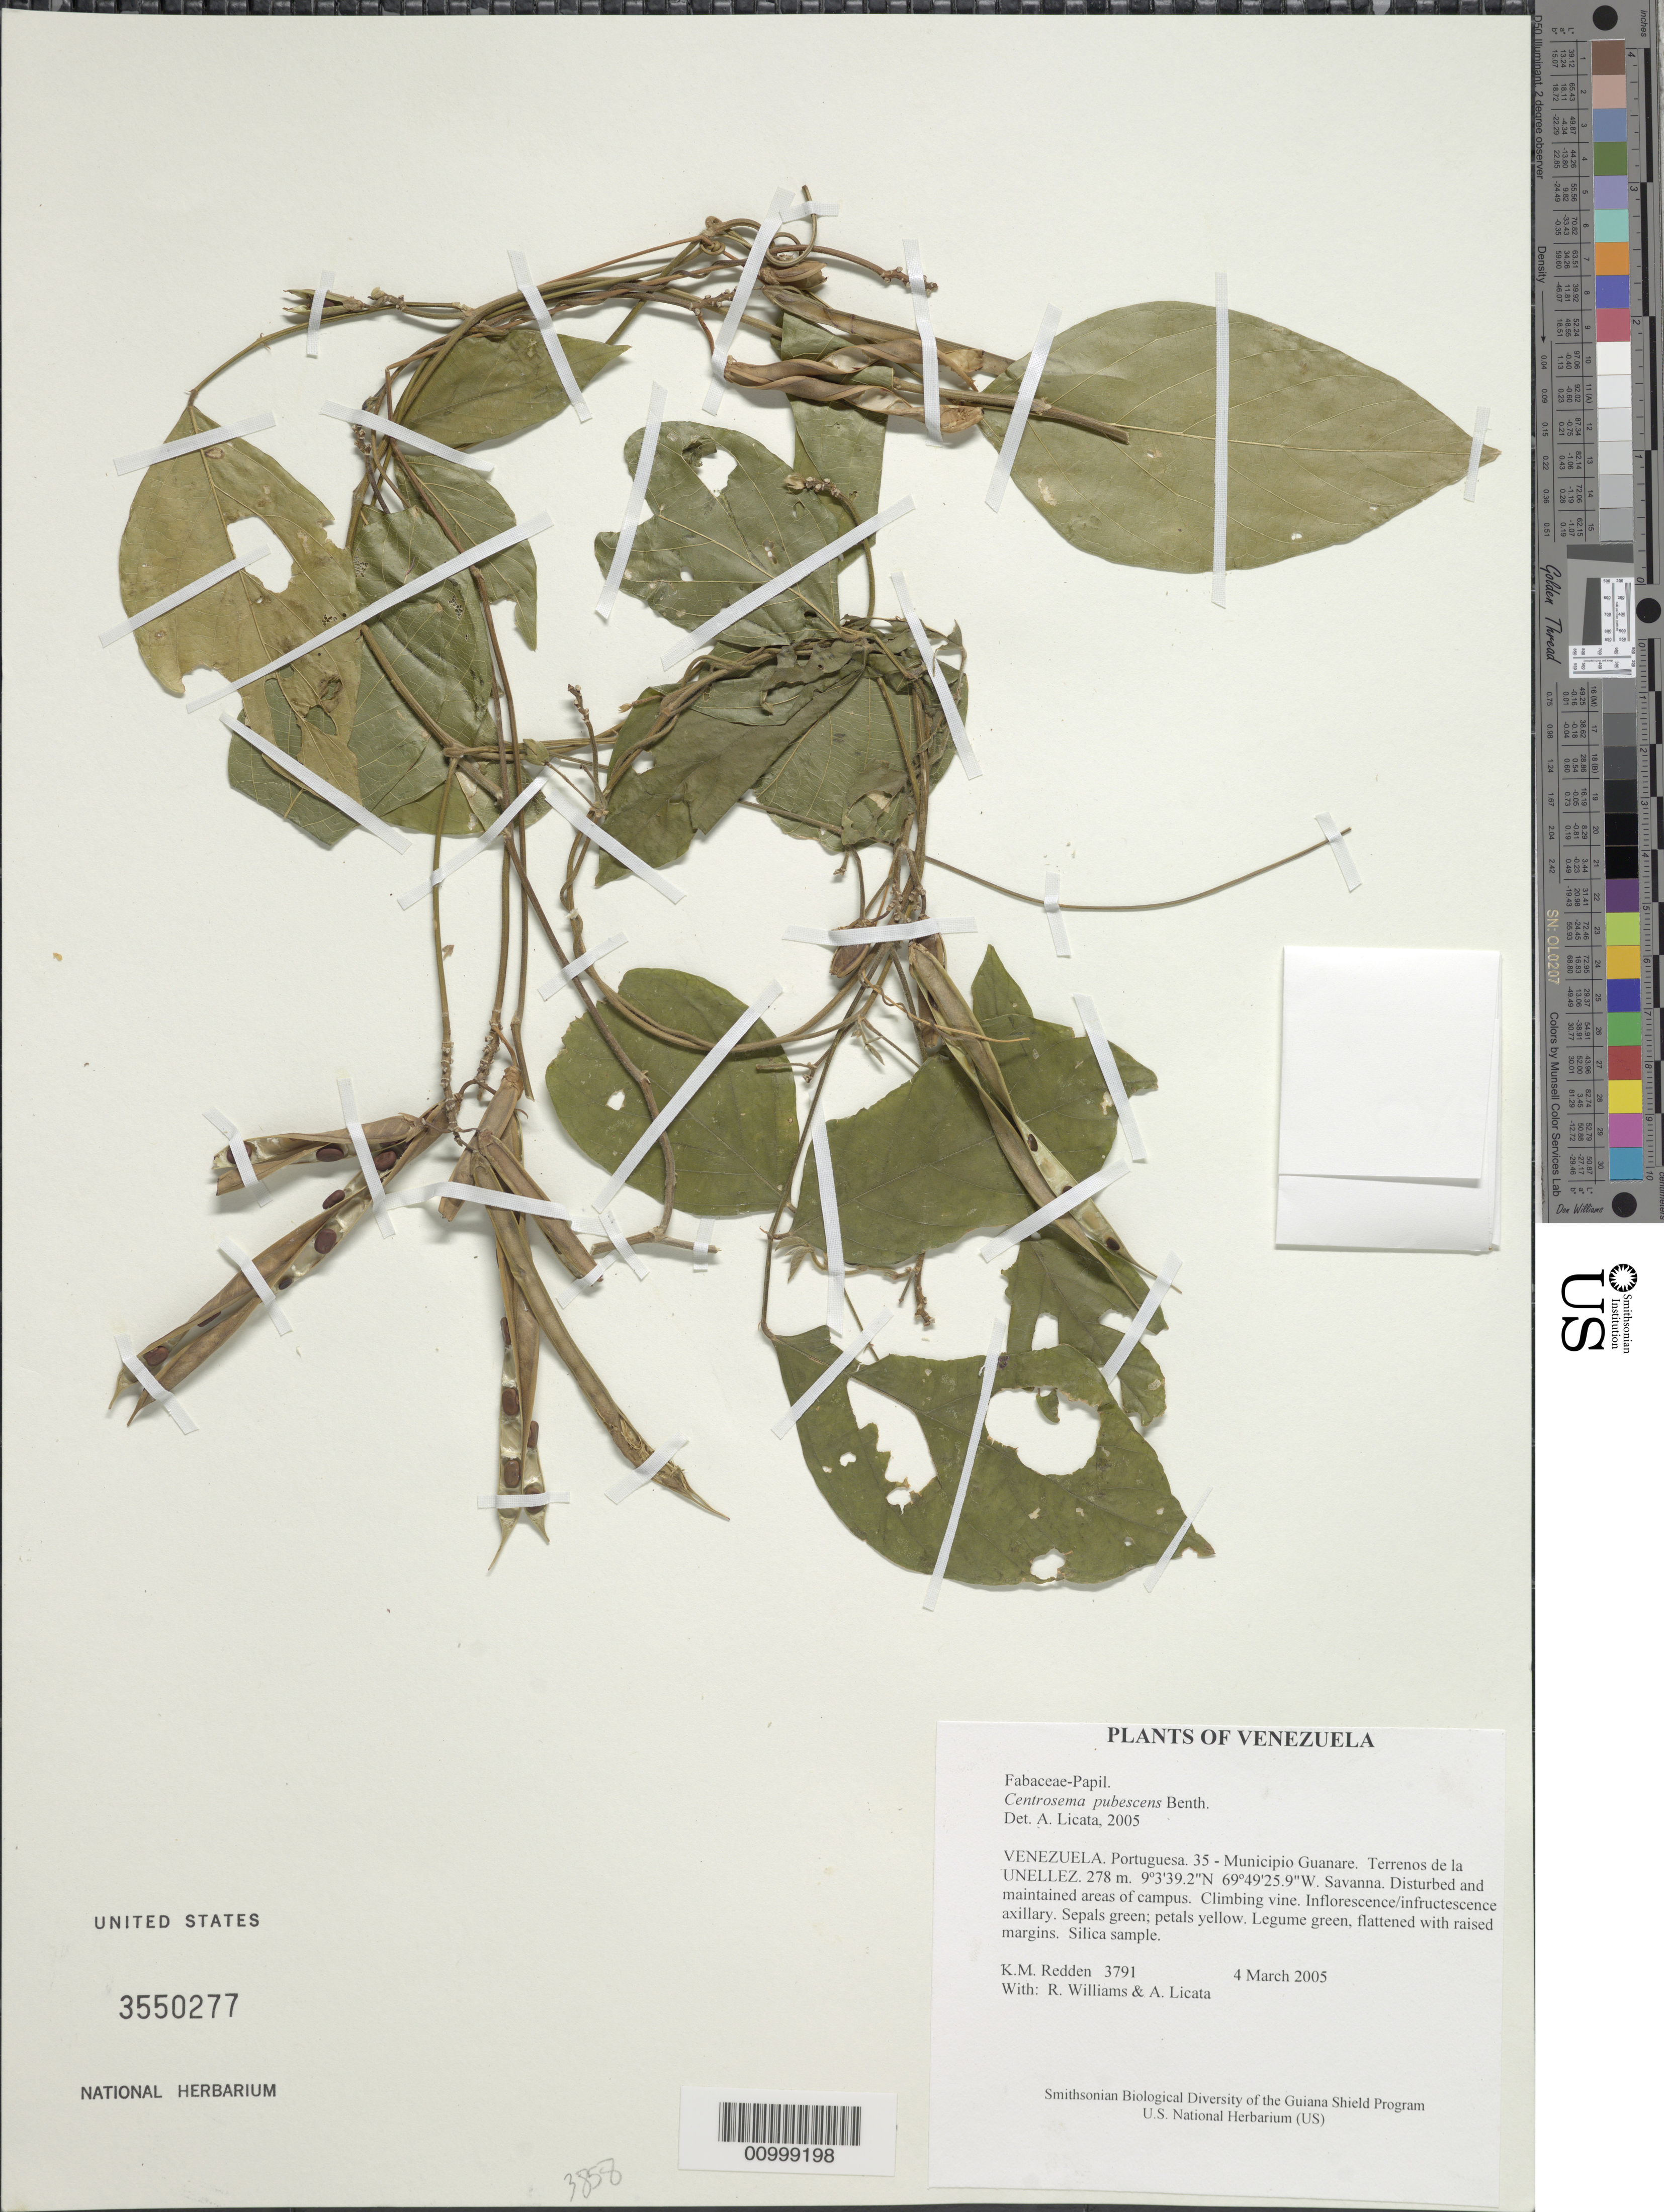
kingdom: Plantae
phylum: Tracheophyta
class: Magnoliopsida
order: Fabales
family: Fabaceae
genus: Centrosema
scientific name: Centrosema pubescens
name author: Benth.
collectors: K. M. Redden, R. Williams & A. Licata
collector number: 3791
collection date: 2005-03-04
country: Venezuela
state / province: Portuguesa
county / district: Guanare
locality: Terrenos de la UNELLEZ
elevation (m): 278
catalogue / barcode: US 3550277